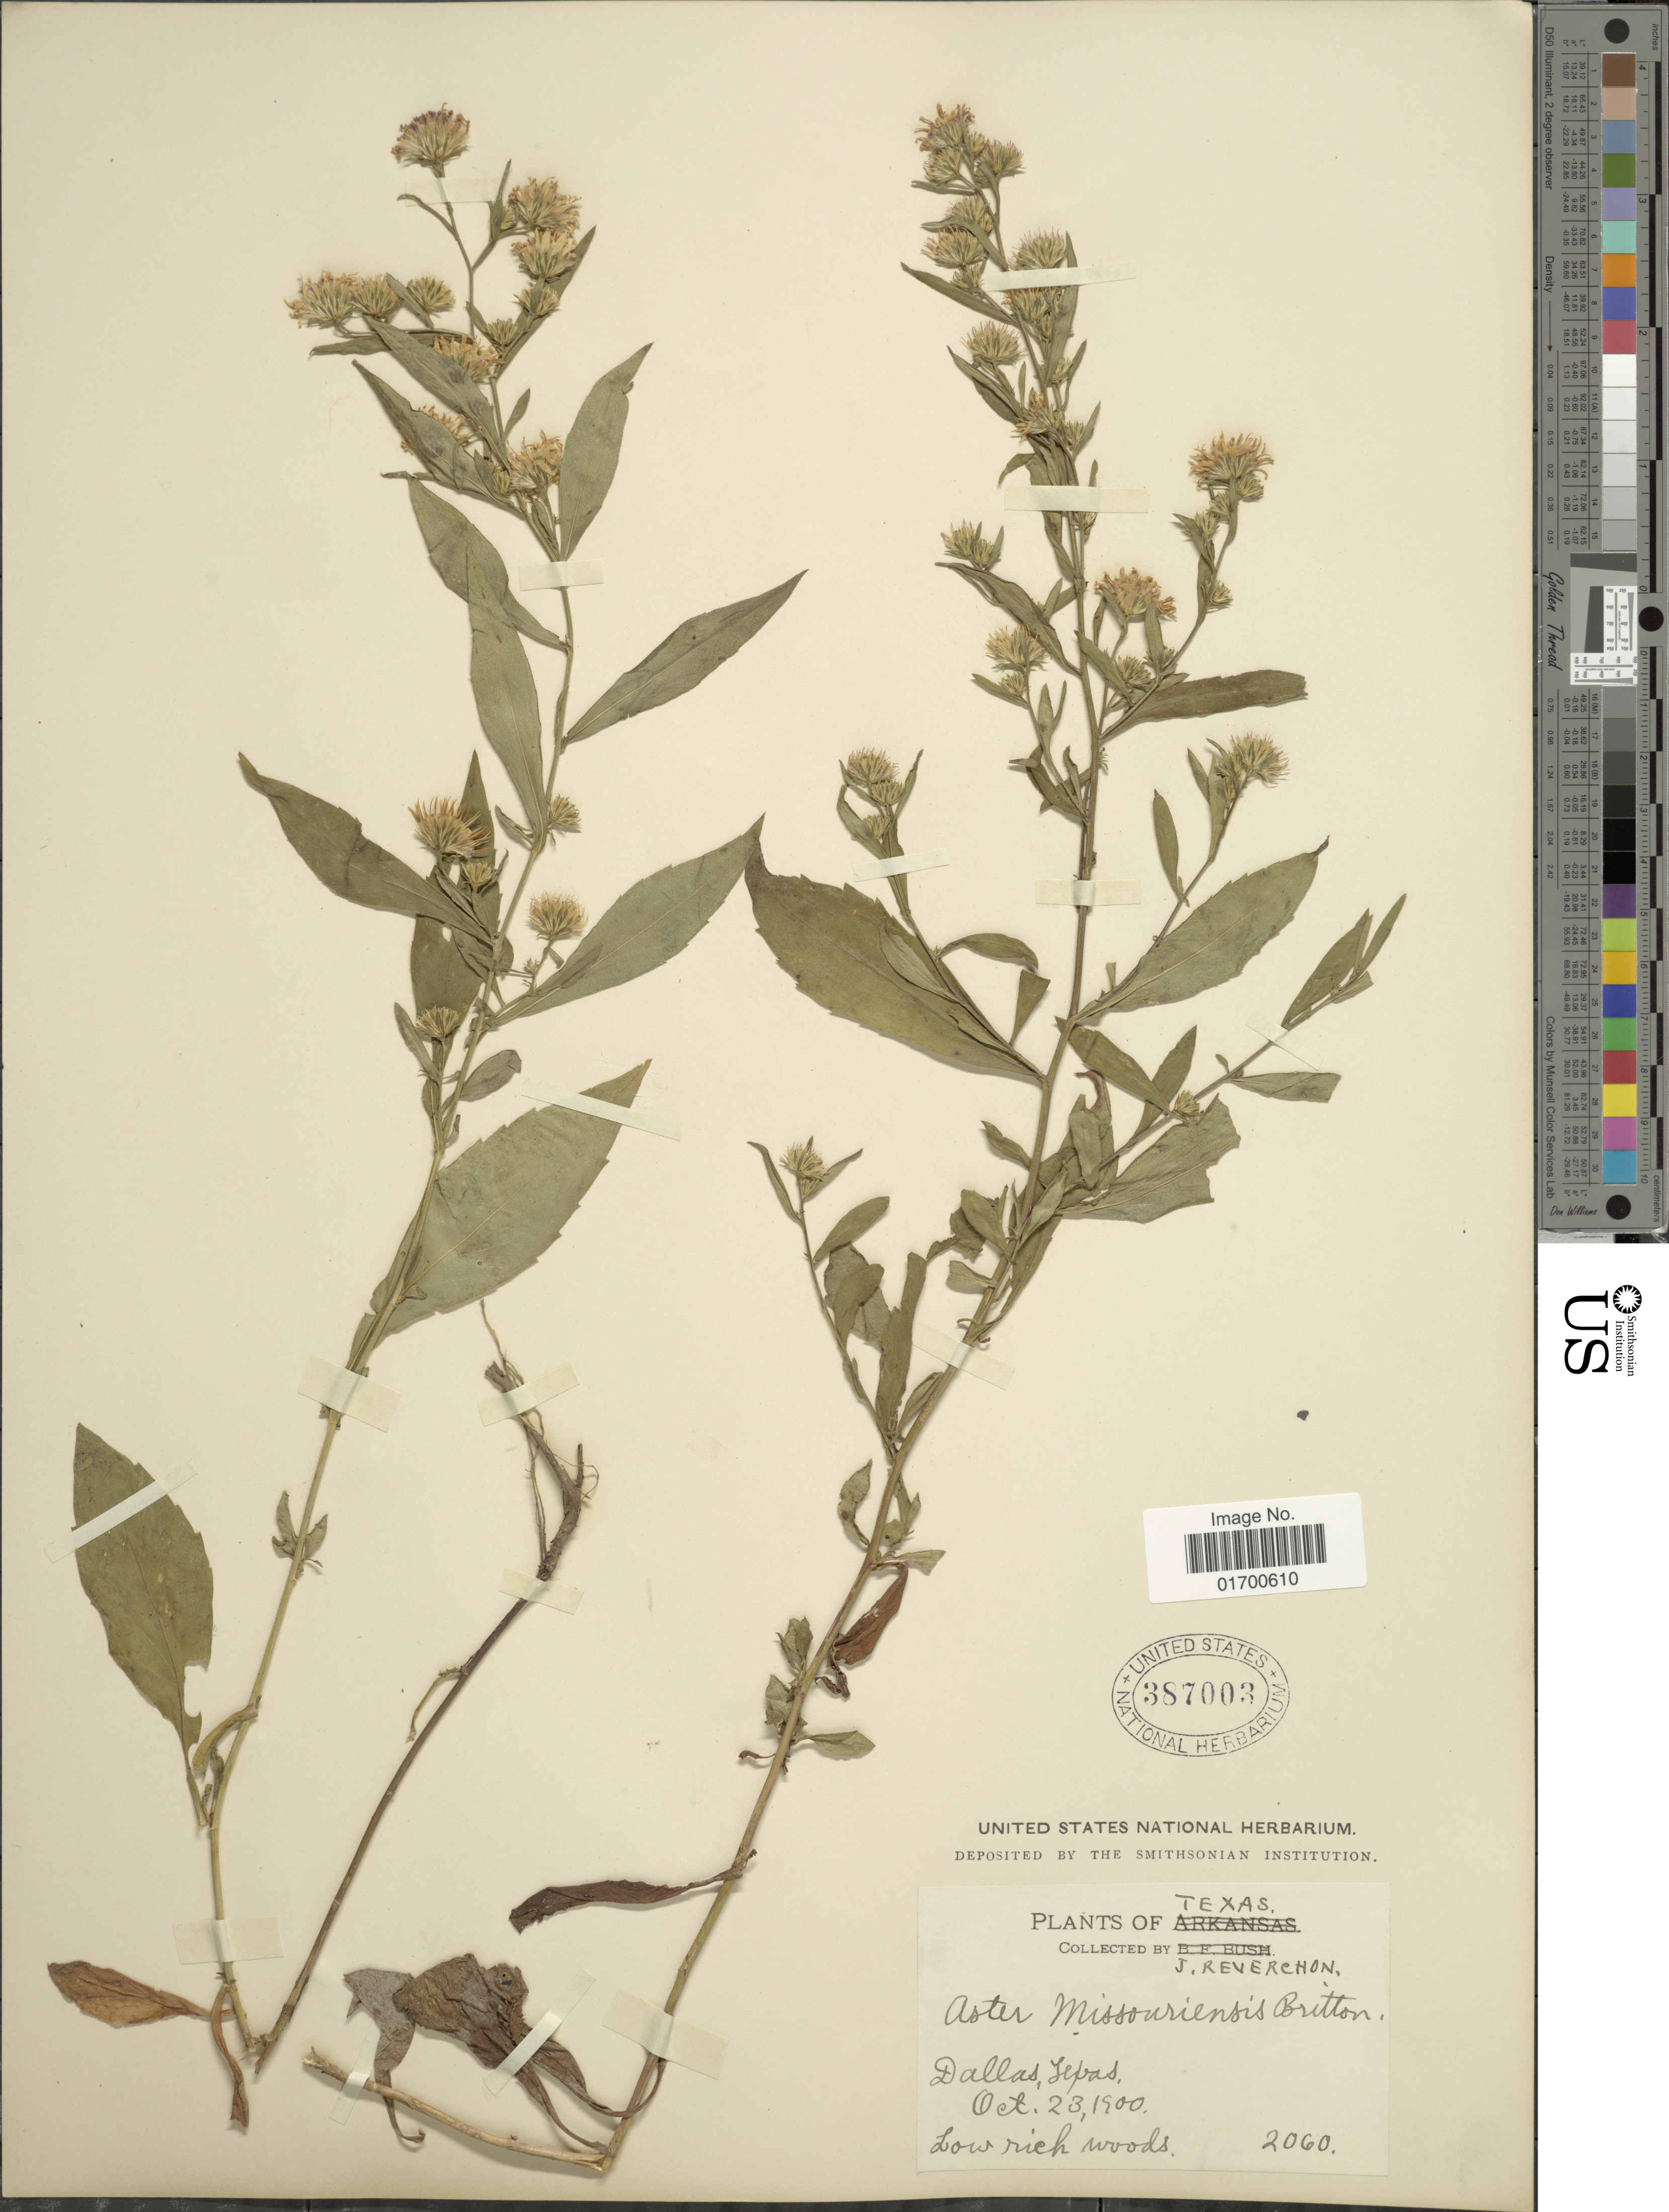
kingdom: Plantae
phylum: Tracheophyta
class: Magnoliopsida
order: Asterales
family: Asteraceae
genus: Symphyotrichum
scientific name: Symphyotrichum lateriflorum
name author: (L.) Á. Löve & D. Löve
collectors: J. Reverchon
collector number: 2060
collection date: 1900-10-23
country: United States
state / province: Texas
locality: Dallas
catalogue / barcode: US 387003